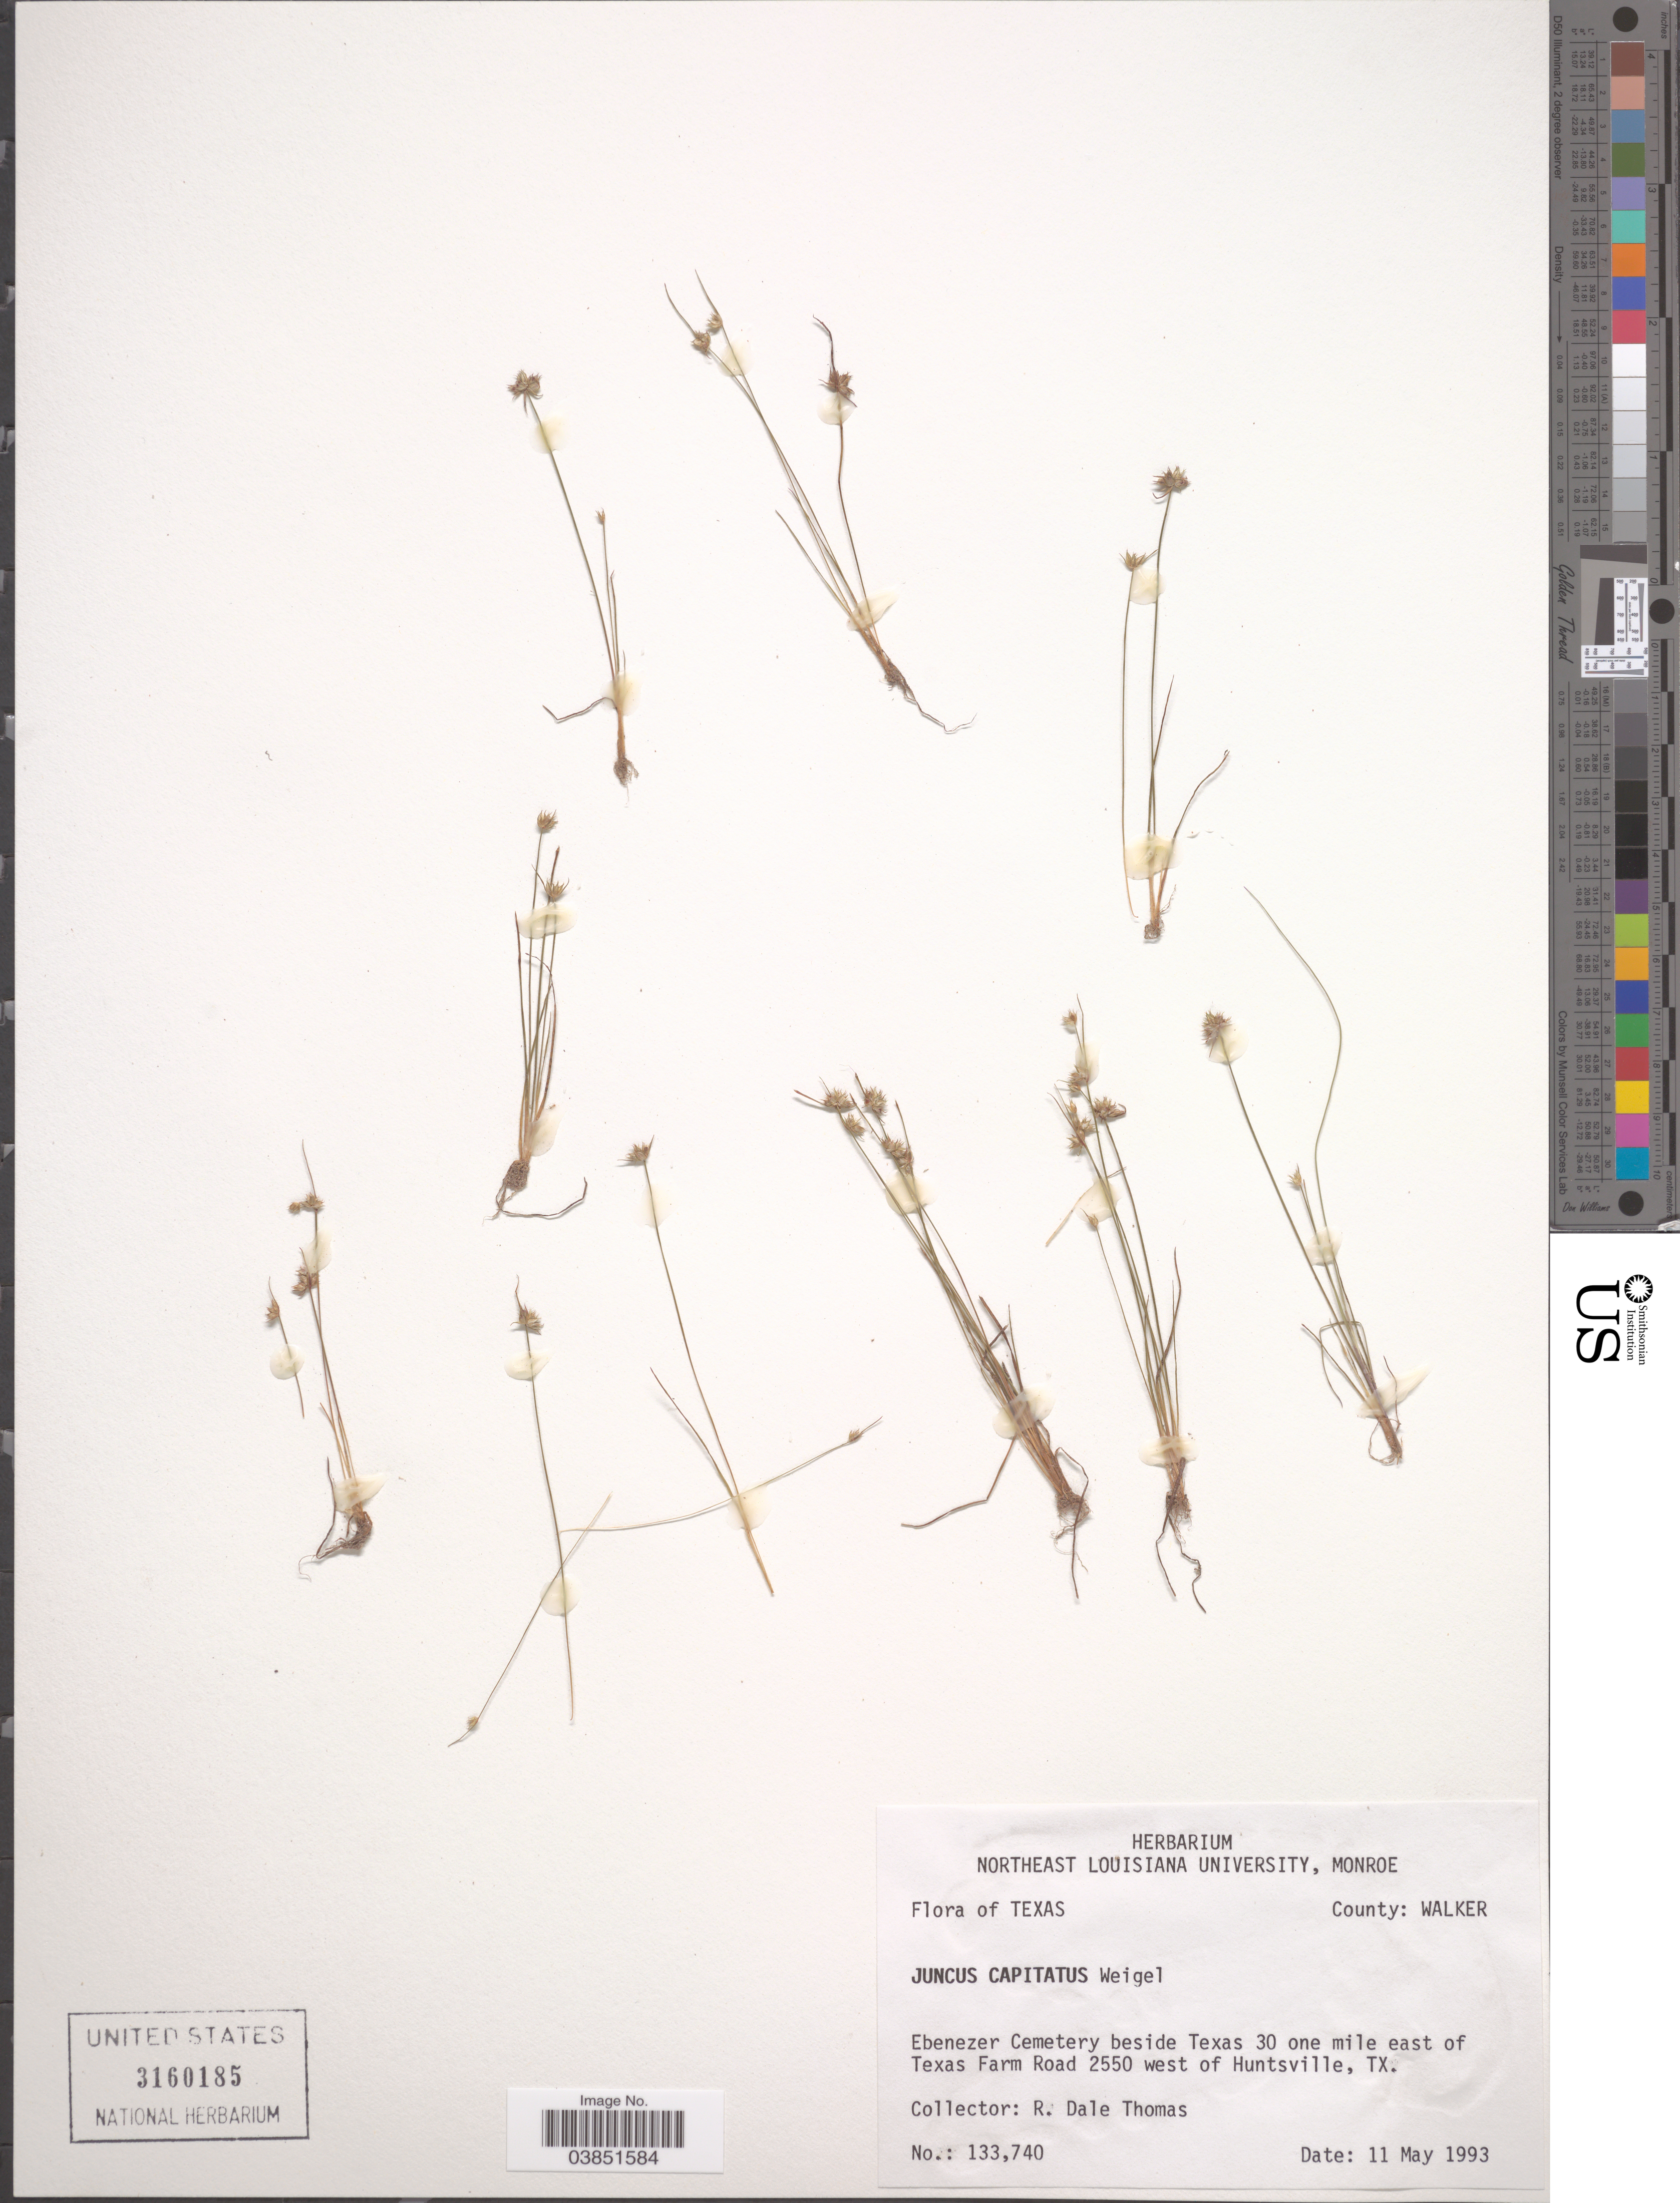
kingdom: Plantae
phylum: Tracheophyta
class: Liliopsida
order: Poales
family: Juncaceae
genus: Juncus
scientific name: Juncus capitatus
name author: Weigel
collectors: R. Thomas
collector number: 133740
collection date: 1993-05-11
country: United States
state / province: Texas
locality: County: Walker. Ebenezer Cemetery beside Texas 30 one mile east of Texas Farm Road 2550 west of Huntsville.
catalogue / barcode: US 3160185